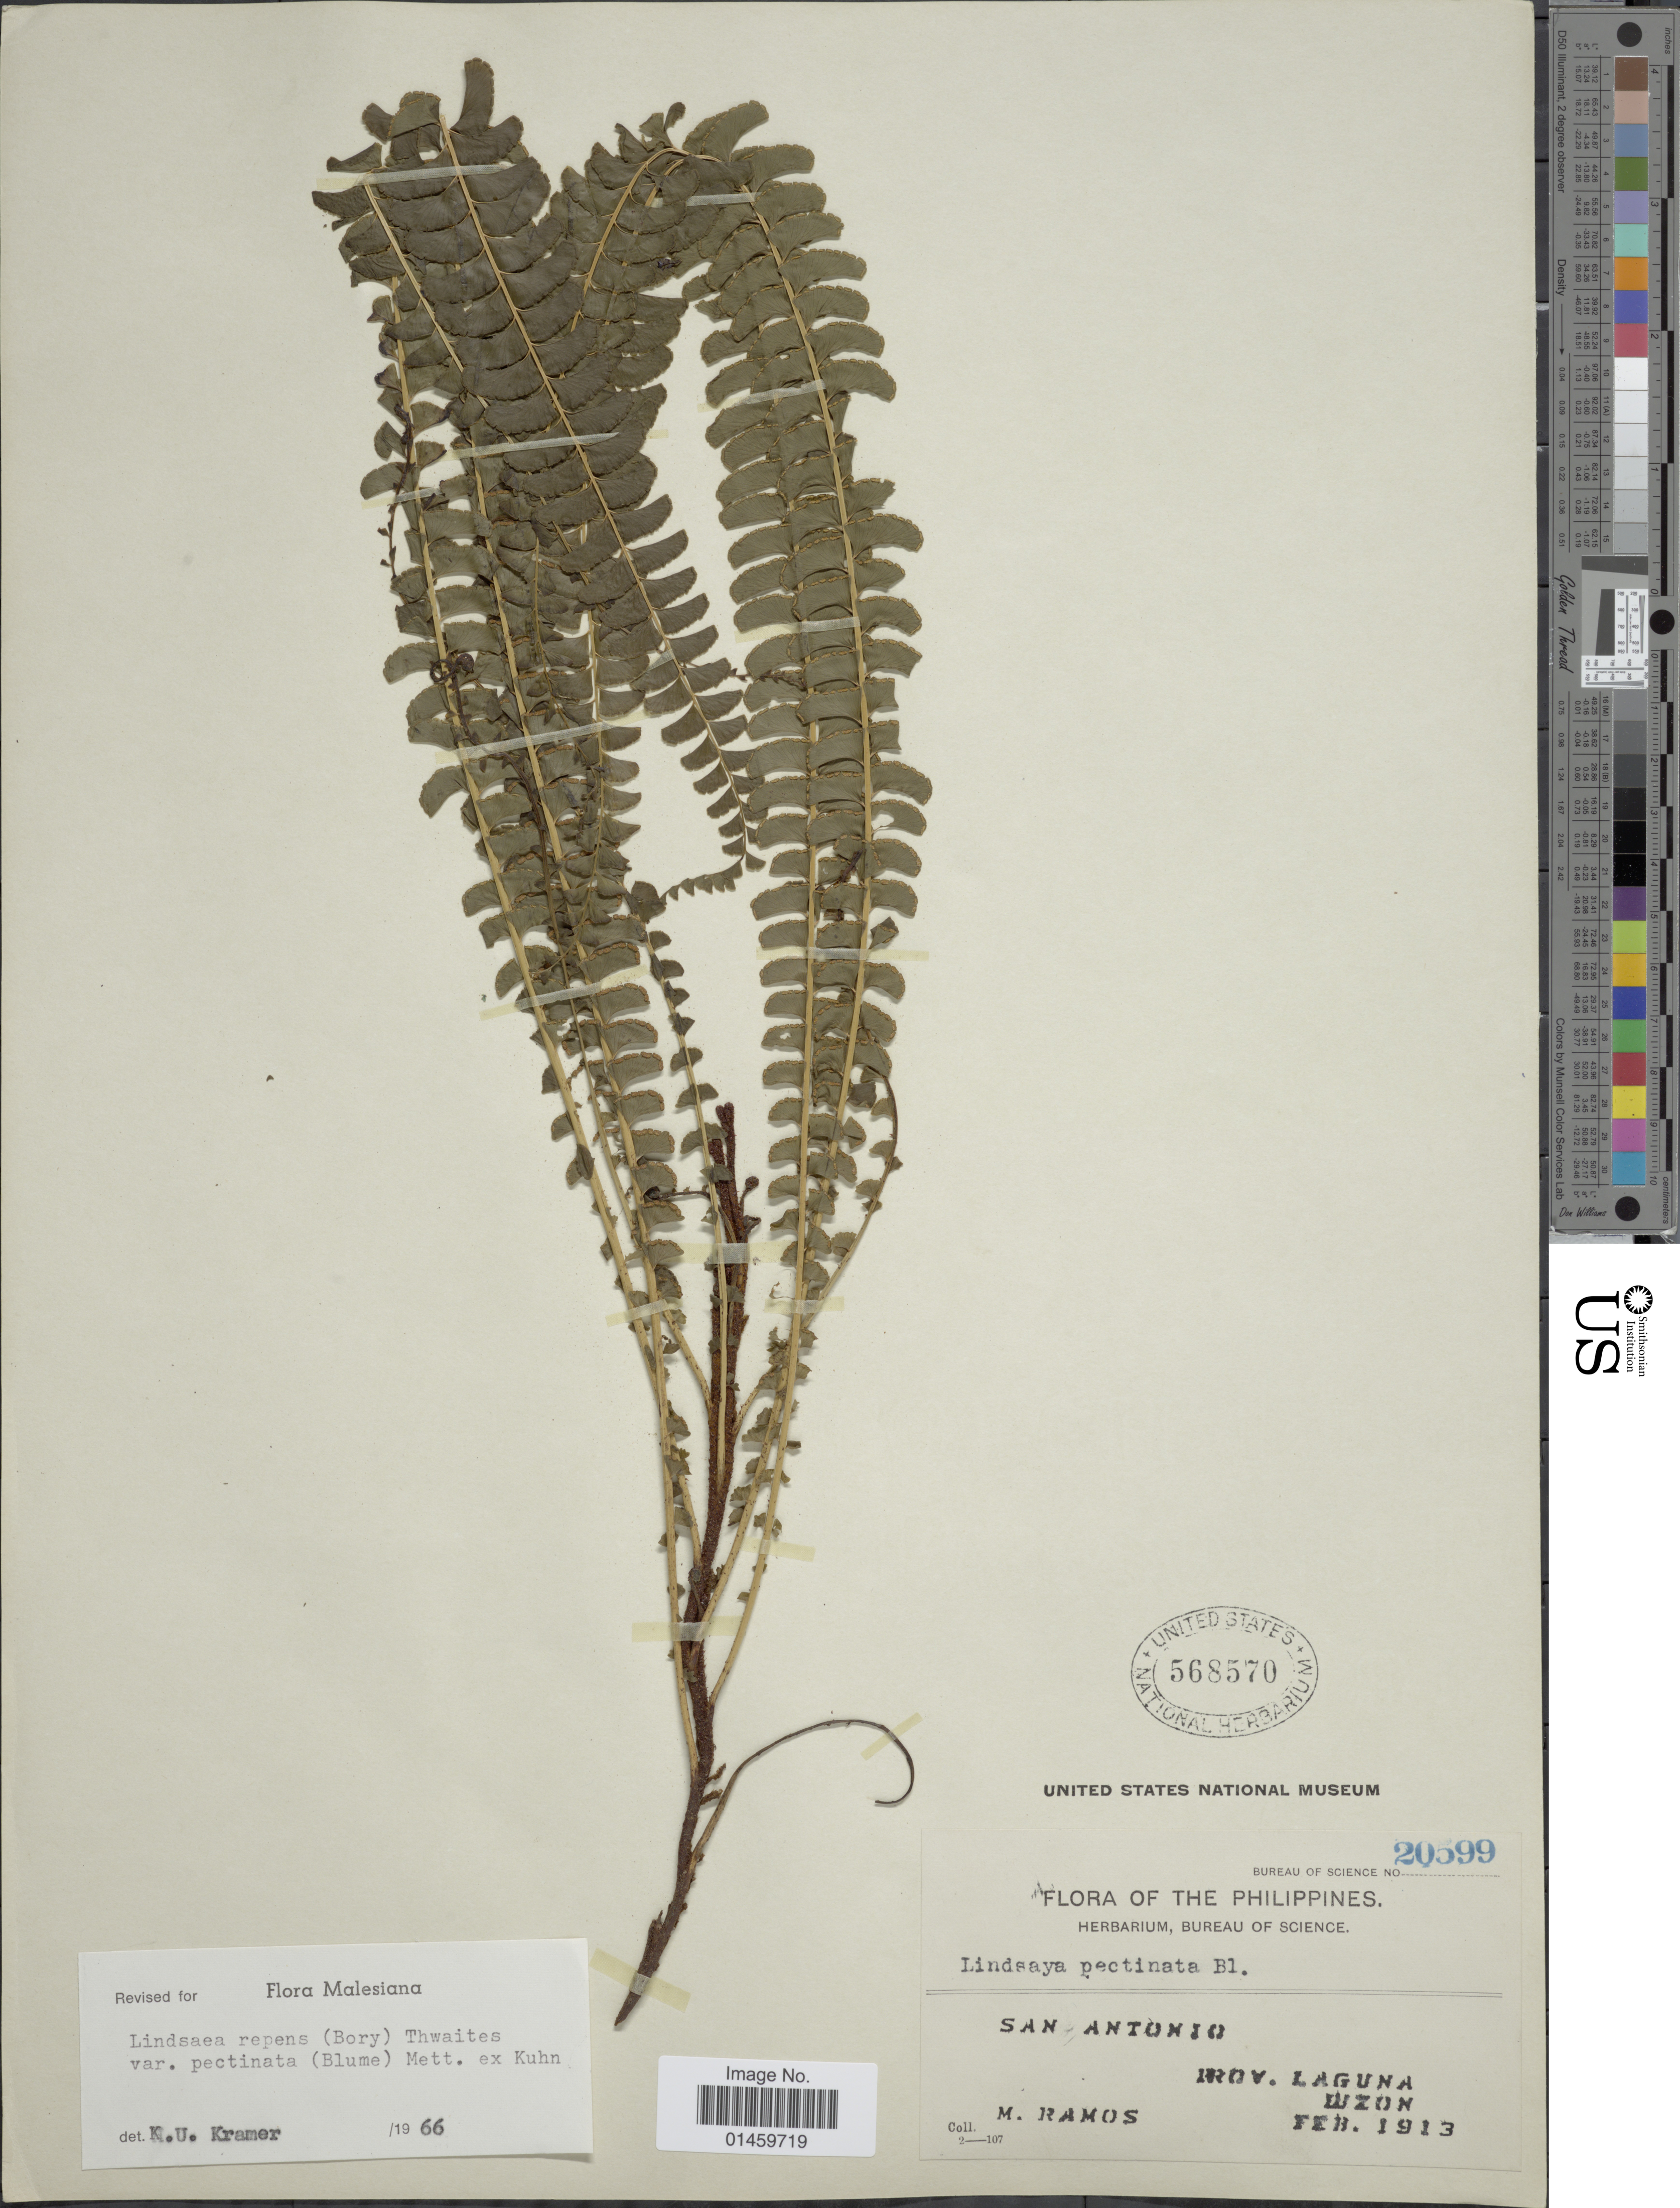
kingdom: Plantae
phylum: Tracheophyta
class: Polypodiopsida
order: Polypodiales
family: Lindsaeaceae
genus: Lindsaea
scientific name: Lindsaea repens var. pectinata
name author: (Blume) Mett.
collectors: M. Ramos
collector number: Bureau of Science 20599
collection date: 1913-02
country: Philippines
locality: San Antonio. Prov. Laguna. Luzon.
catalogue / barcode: US 568570